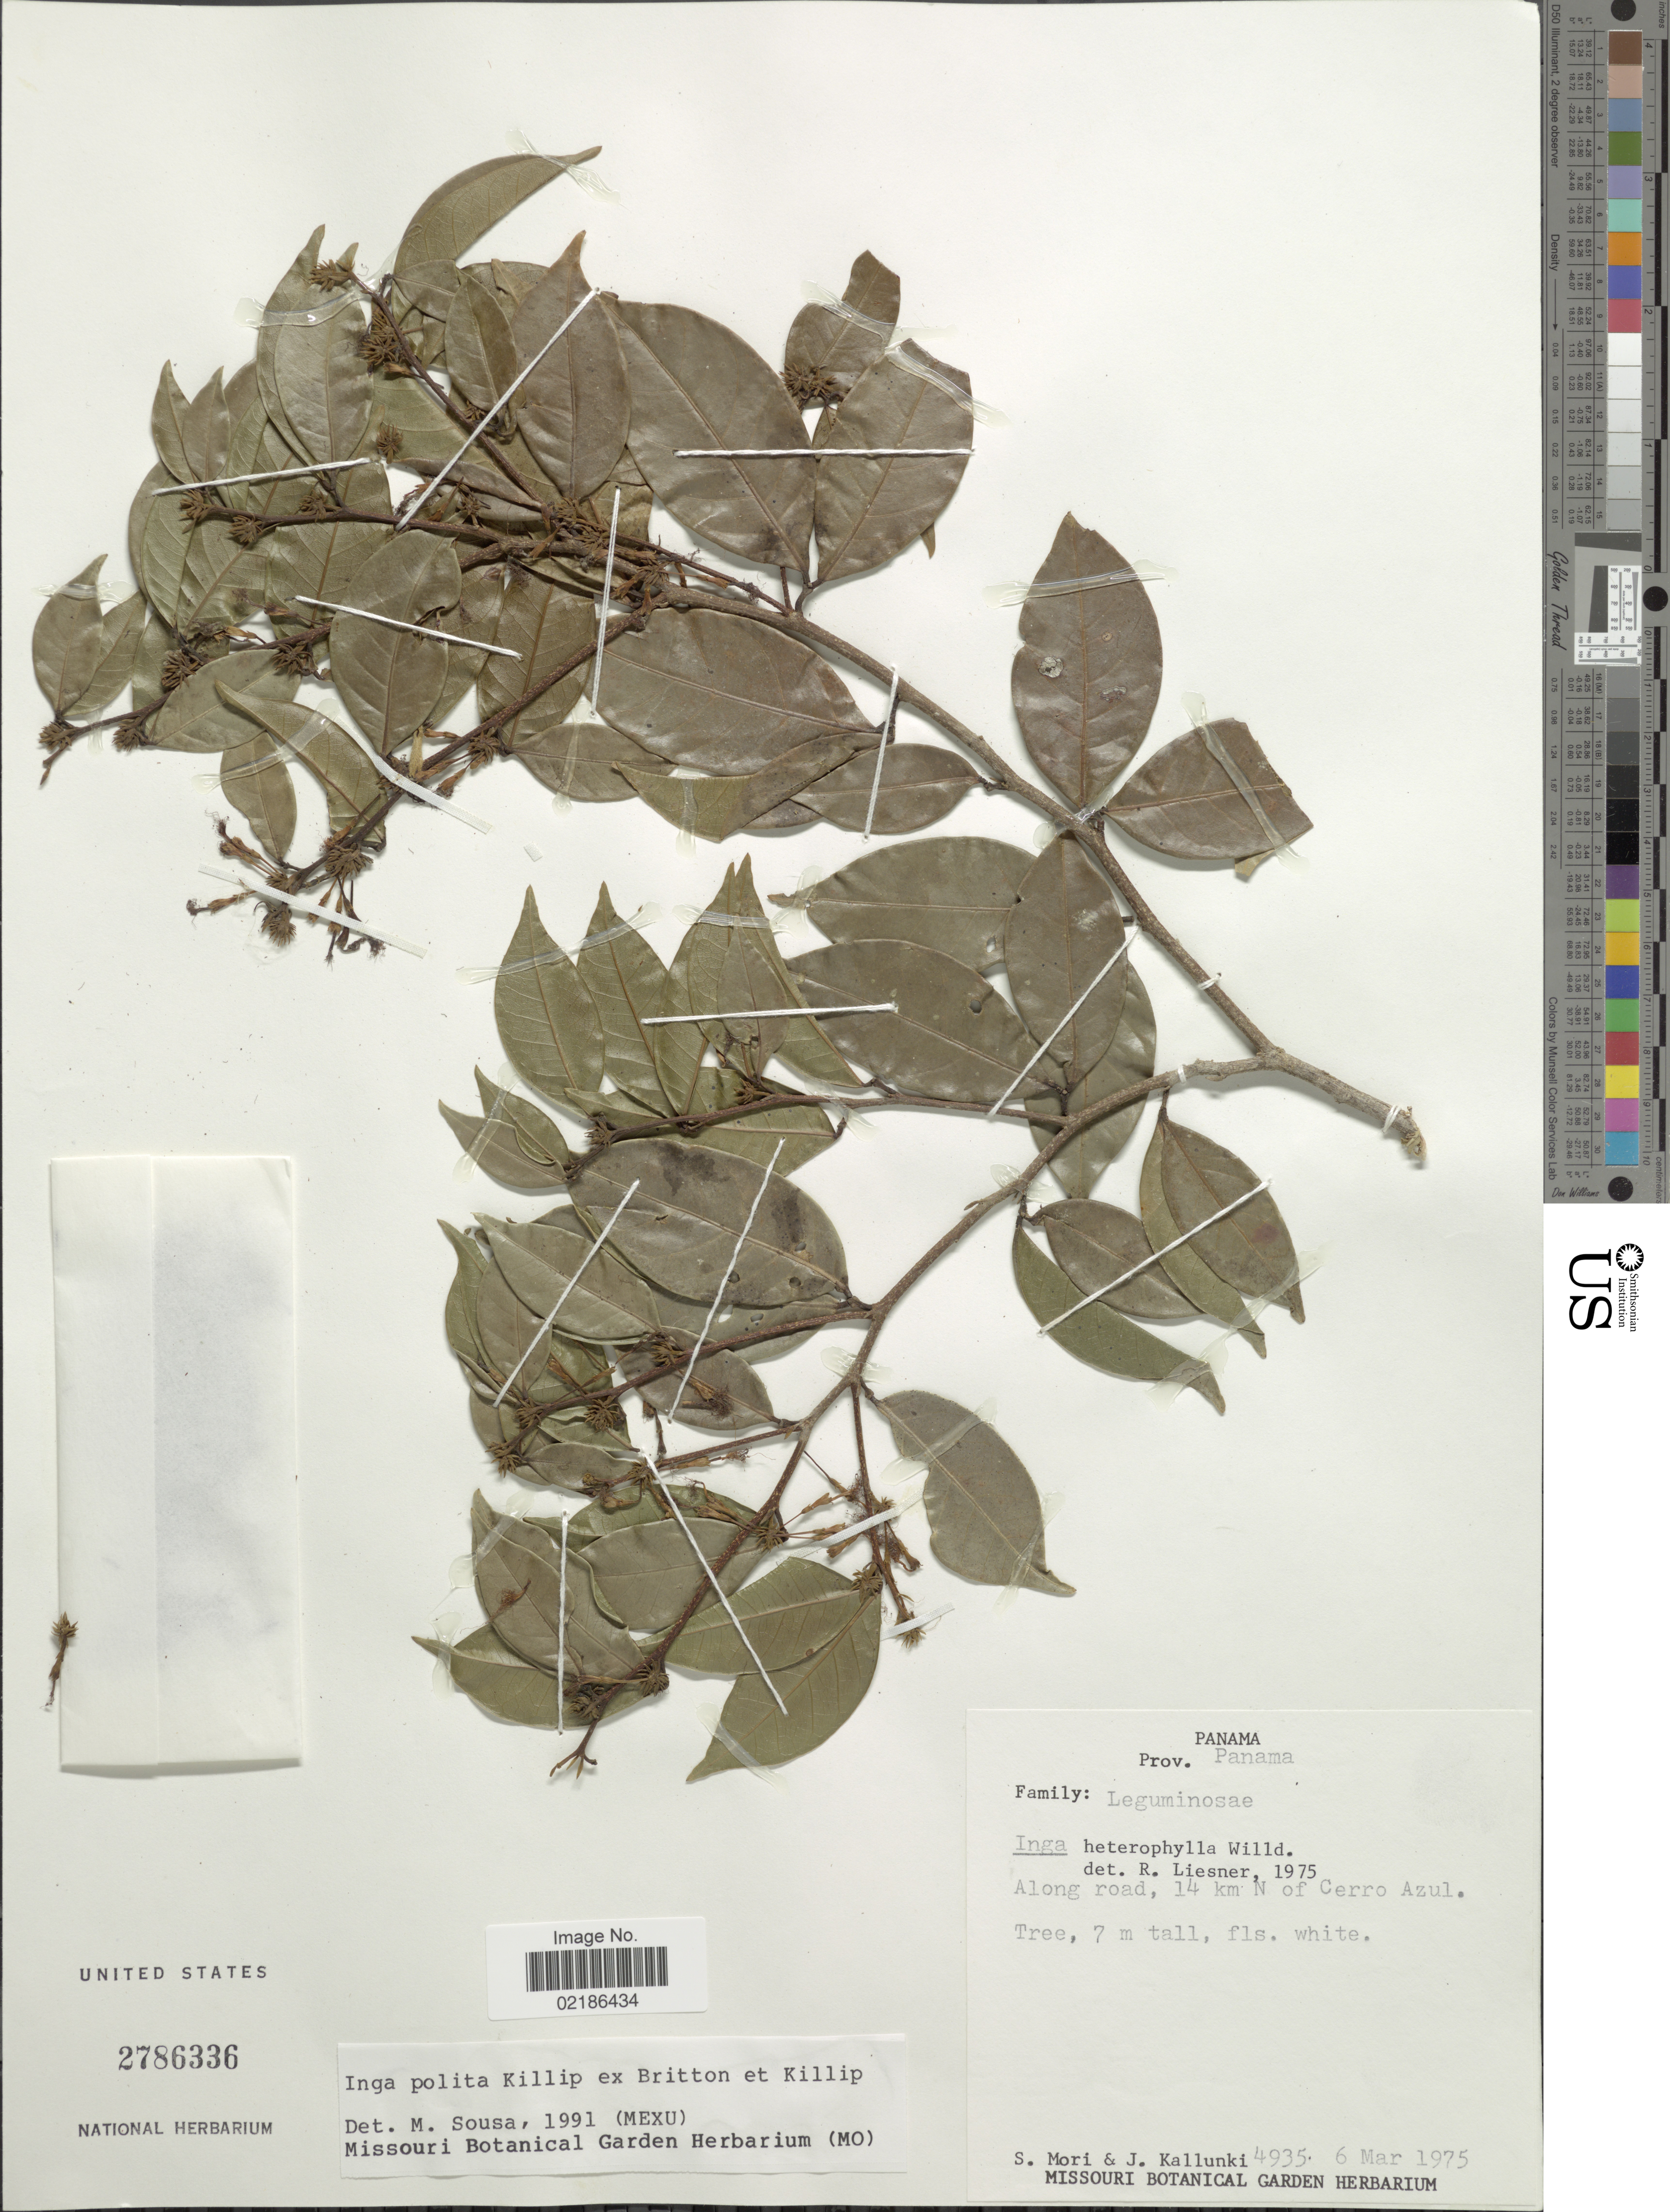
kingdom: Plantae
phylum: Tracheophyta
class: Magnoliopsida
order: Fabales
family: Fabaceae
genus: Inga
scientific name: Inga polita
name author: Killip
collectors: S. Mori & J. Kallunki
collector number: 4935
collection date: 1975-03-06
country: Panama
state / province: Panamá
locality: Along road, 14 km N of Cerro Azul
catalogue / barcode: US 2786336